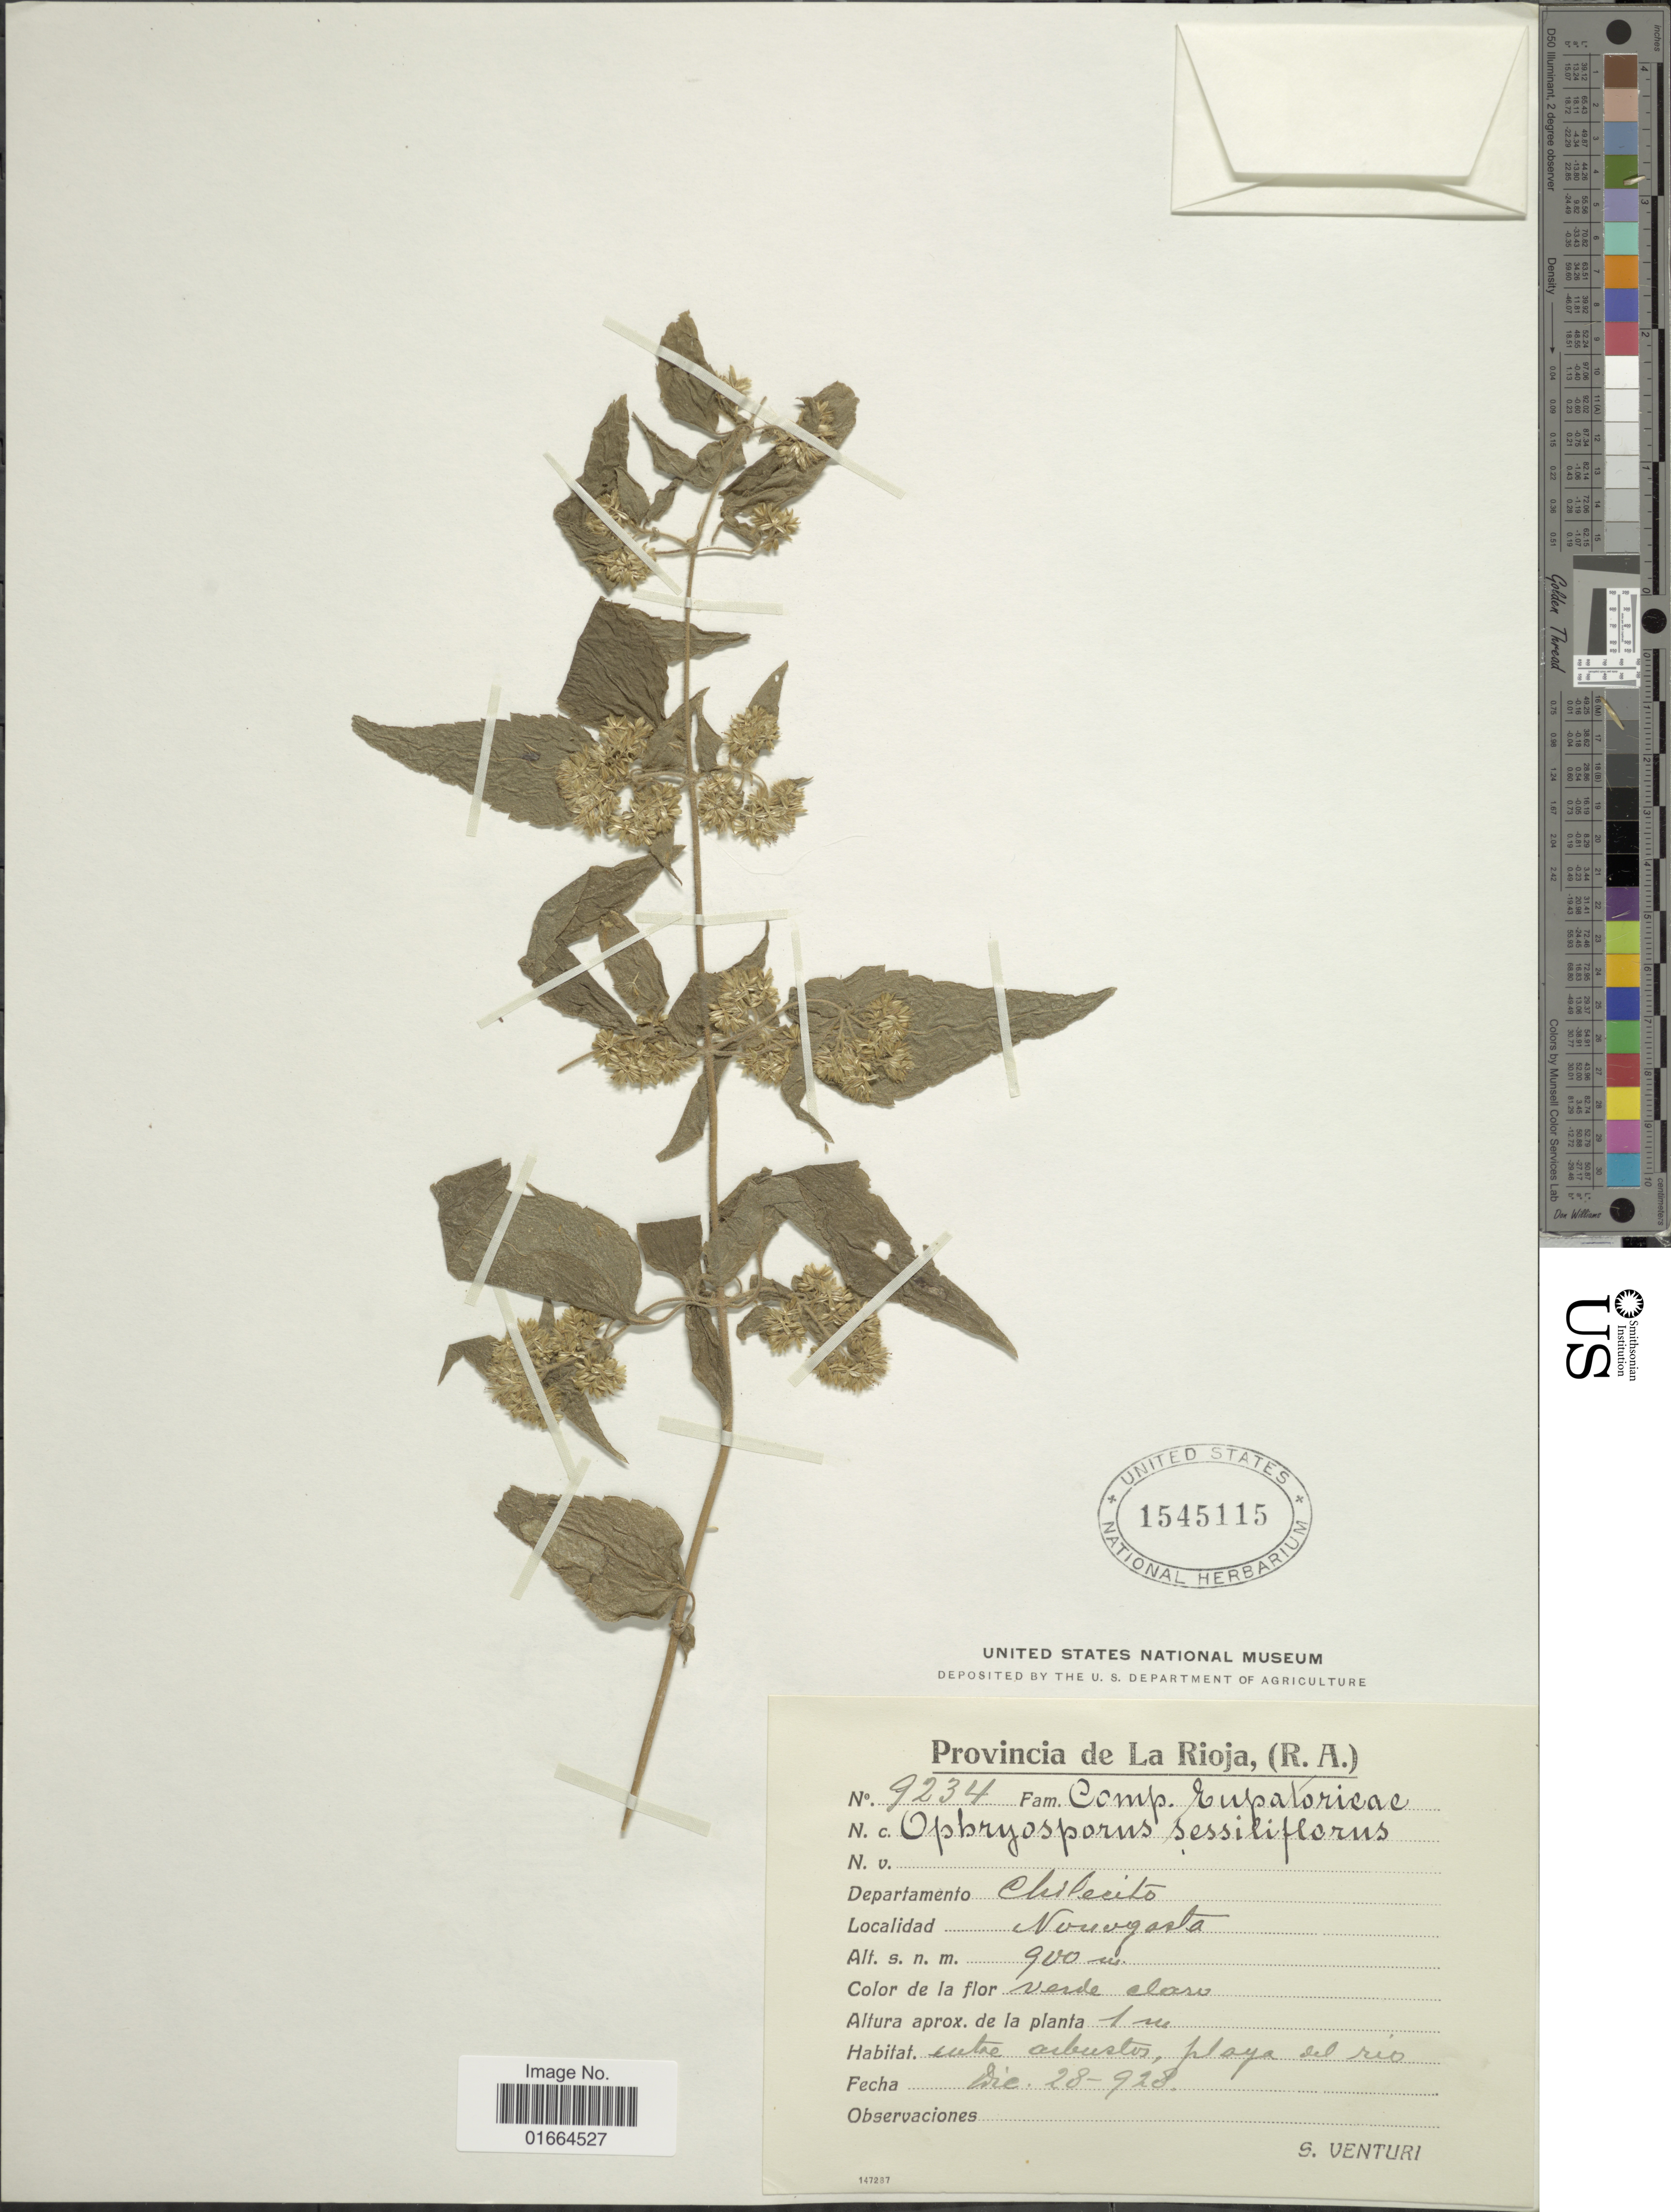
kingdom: Plantae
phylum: Tracheophyta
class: Magnoliopsida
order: Asterales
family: Asteraceae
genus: Ophryosporus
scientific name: Ophryosporus axilliflorus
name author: (Griseb.) Hieron.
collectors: S. Venturi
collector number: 9234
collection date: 1928-12-28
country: Argentina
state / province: La Rioja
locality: Departamento Chilecito, Nonogasta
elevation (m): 900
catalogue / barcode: US 1545115